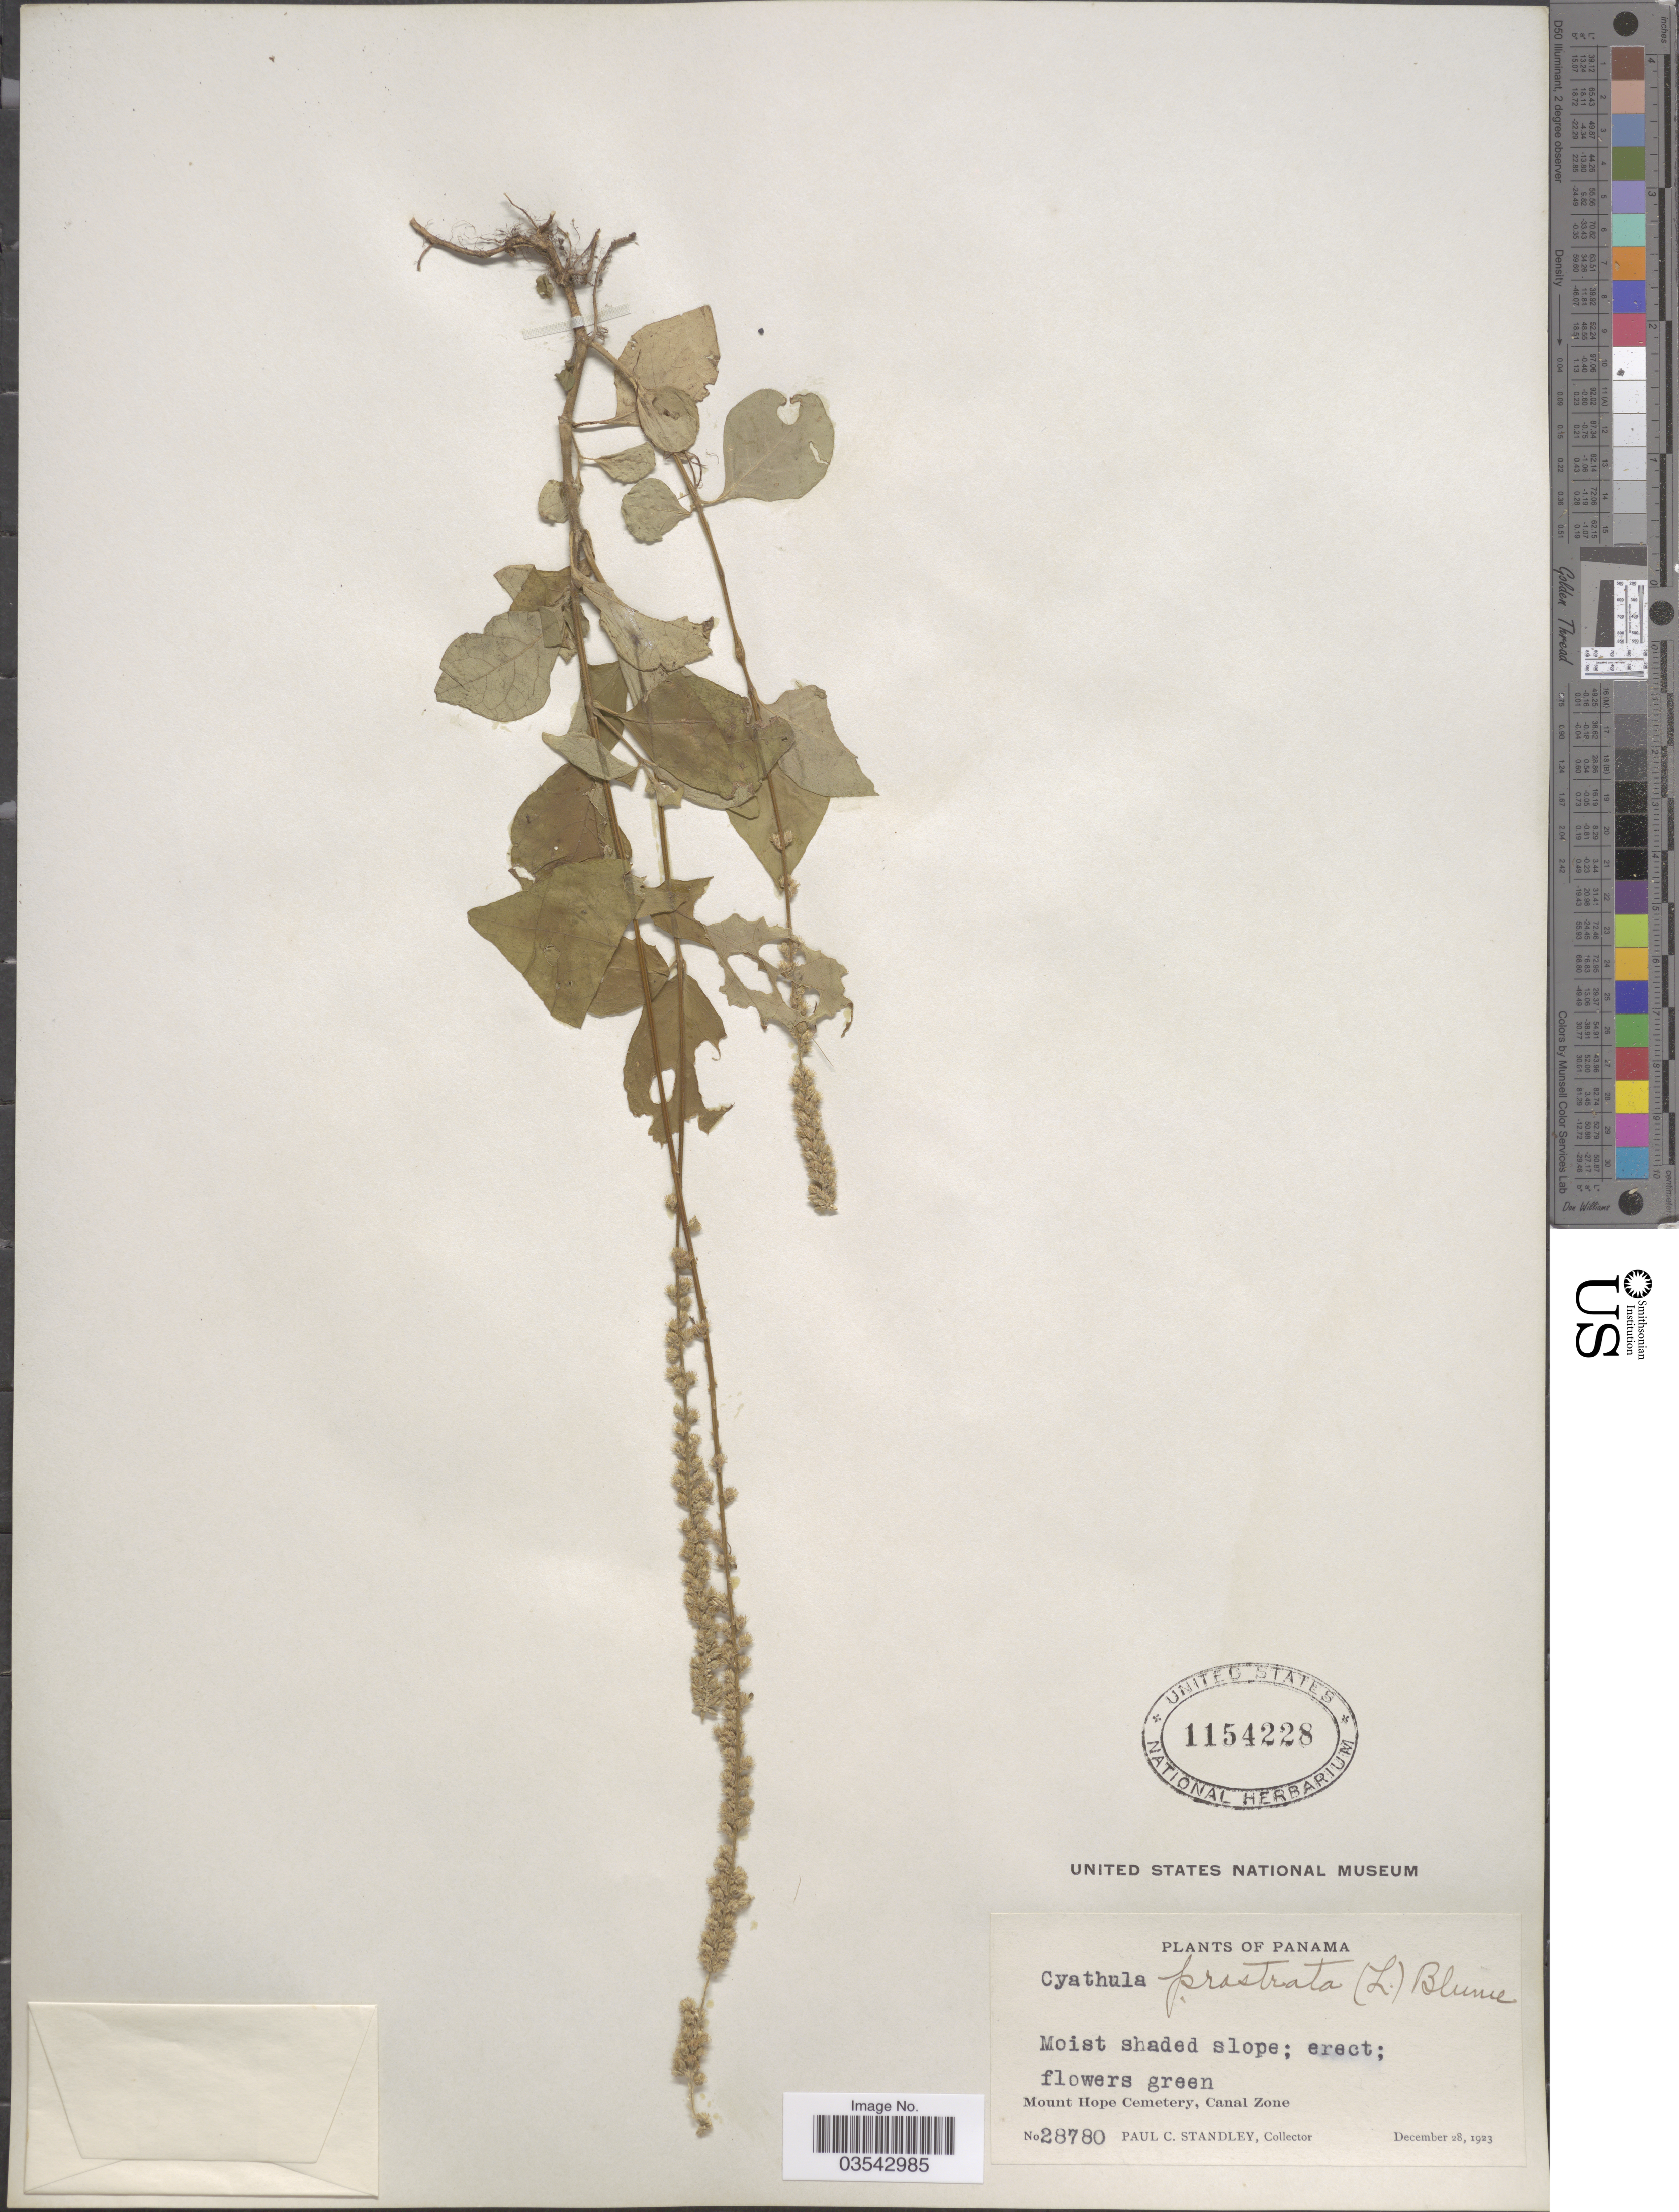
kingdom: Plantae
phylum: Tracheophyta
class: Magnoliopsida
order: Caryophyllales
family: Amaranthaceae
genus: Cyathula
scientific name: Cyathula prostrata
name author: (L.) Blume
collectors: P. C. Standley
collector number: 28780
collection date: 1923-12-28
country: Panama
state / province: Colón / Panamá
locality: Mount Hope Cemetery, Canal Zone.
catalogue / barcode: US 1154228